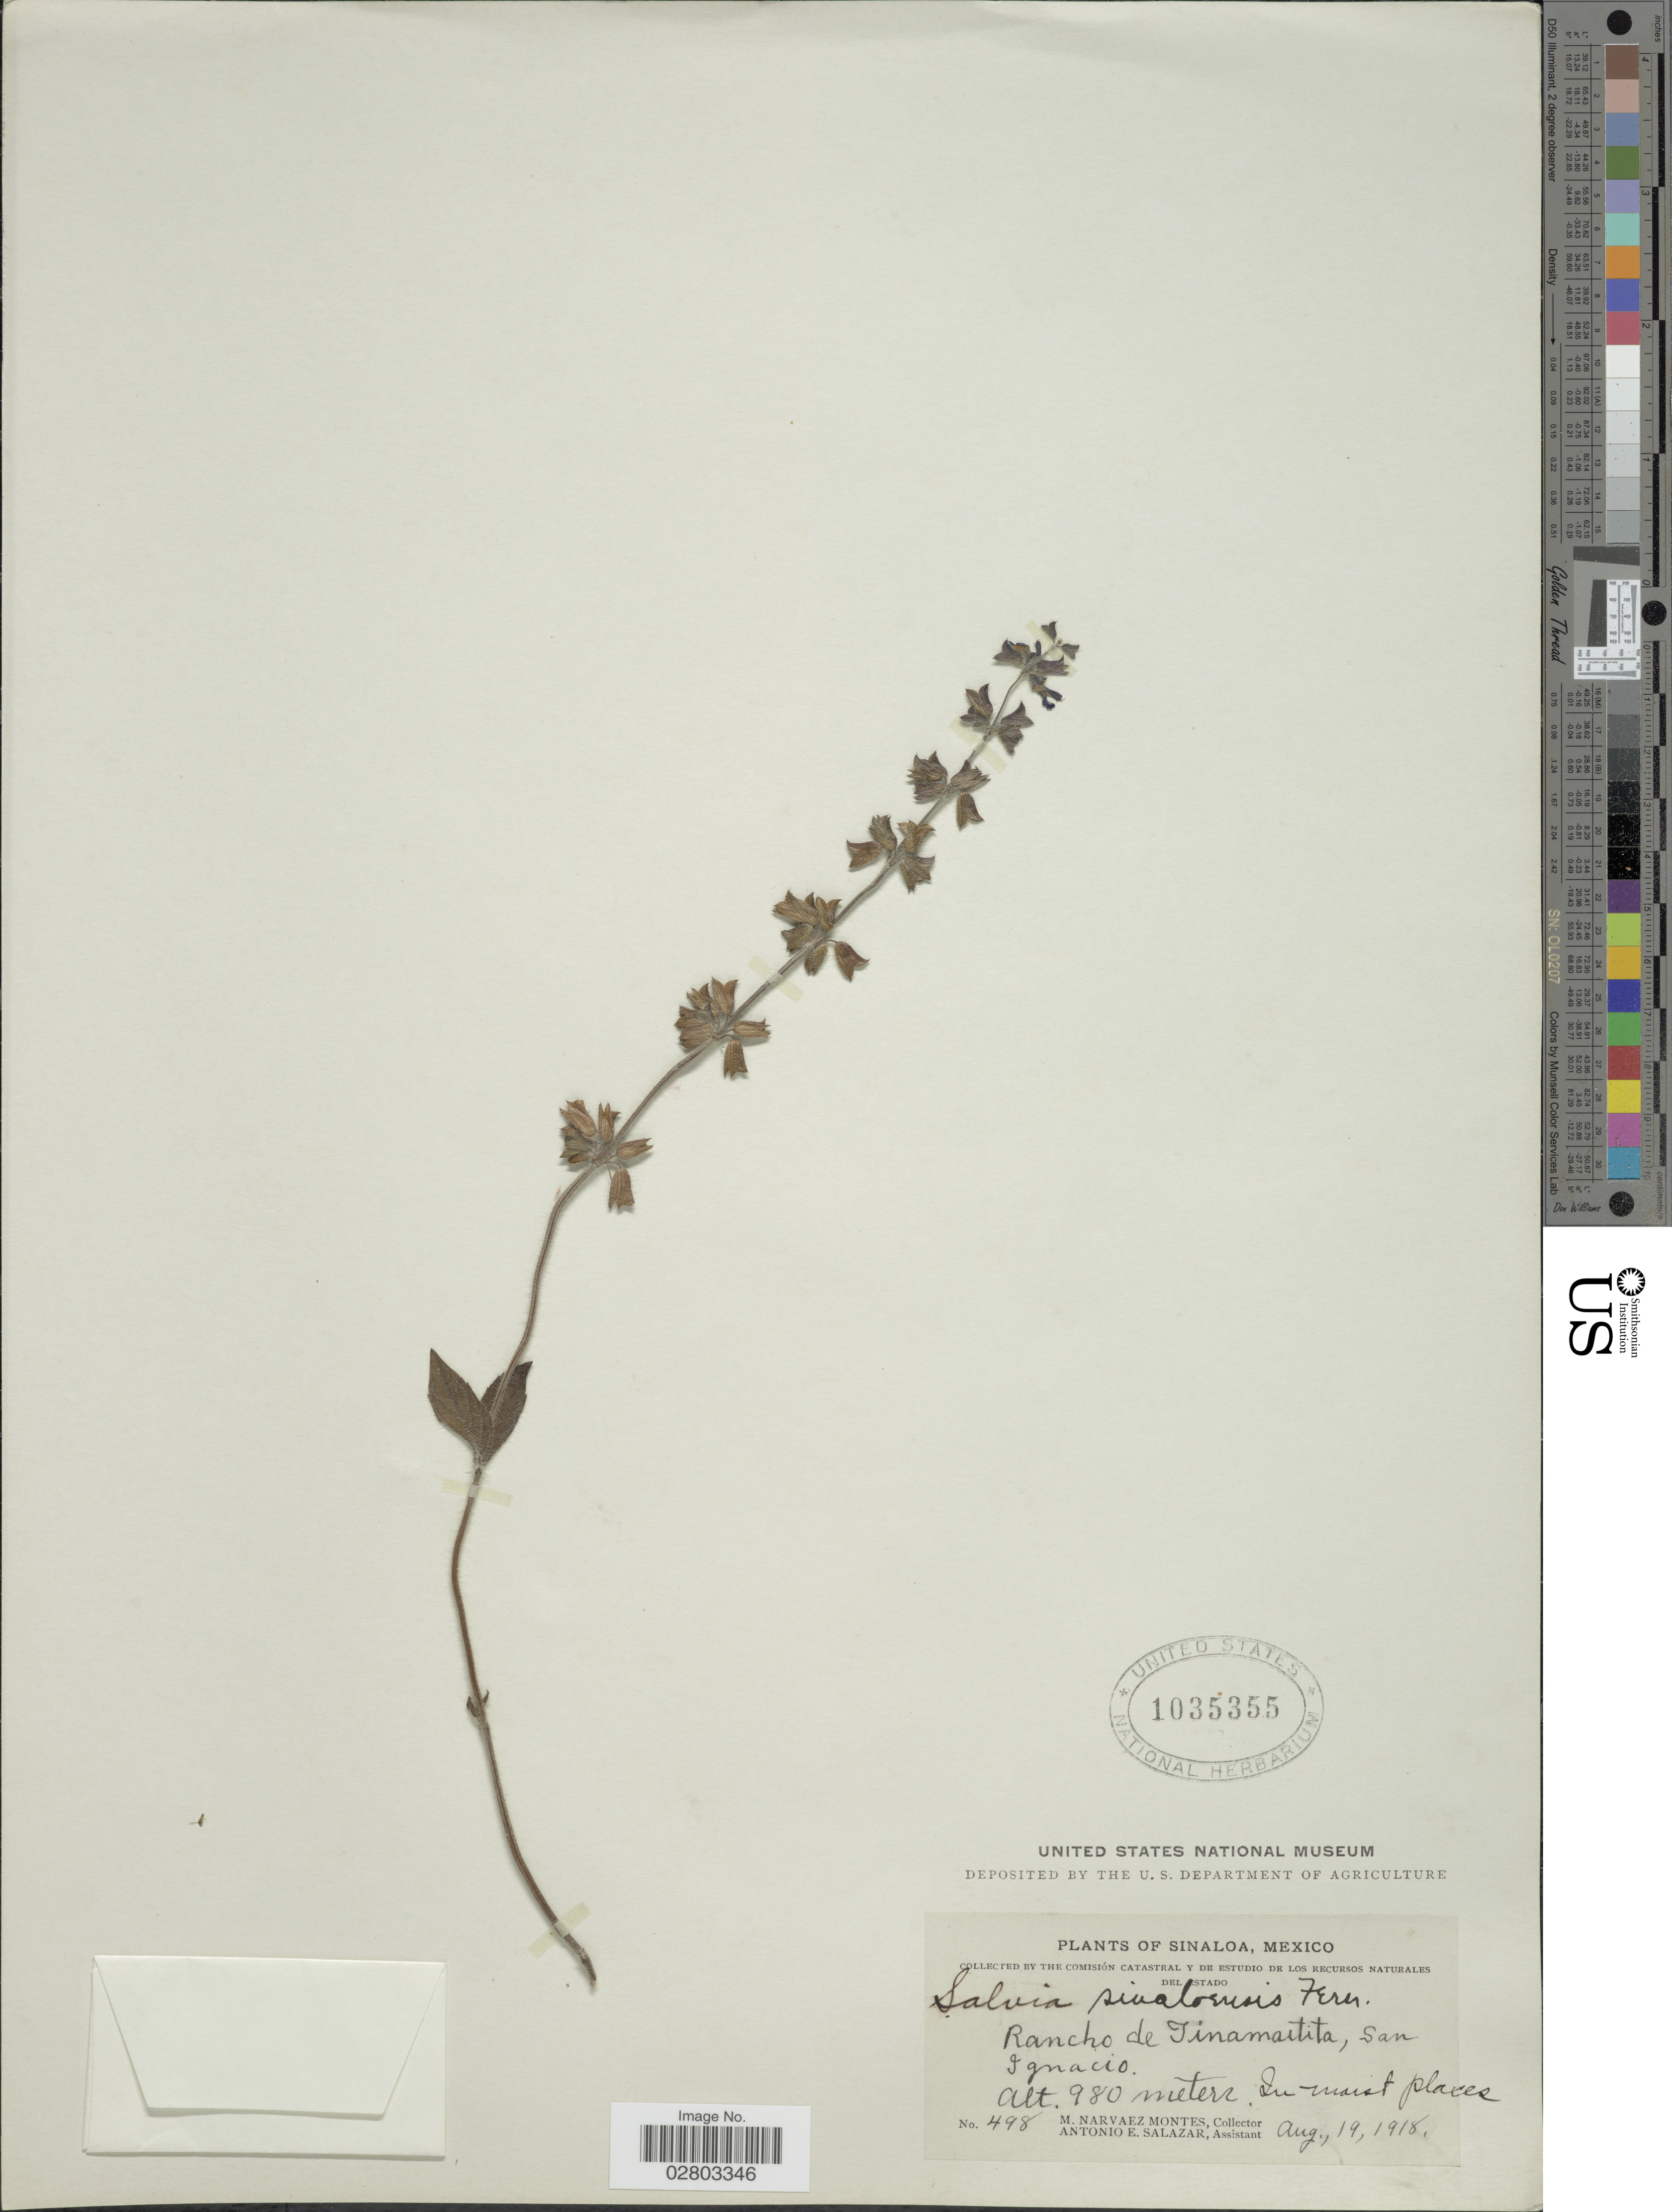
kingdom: Plantae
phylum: Tracheophyta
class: Magnoliopsida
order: Lamiales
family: Lamiaceae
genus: Salvia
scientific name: Salvia sinaloensis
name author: Fernald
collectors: M. Navarez Montes & A. E. Salazar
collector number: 498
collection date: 1918-08-19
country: Mexico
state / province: Sinaloa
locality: Rancho de Tinamaitita, San Ignacio.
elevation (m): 980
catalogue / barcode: US 1035355